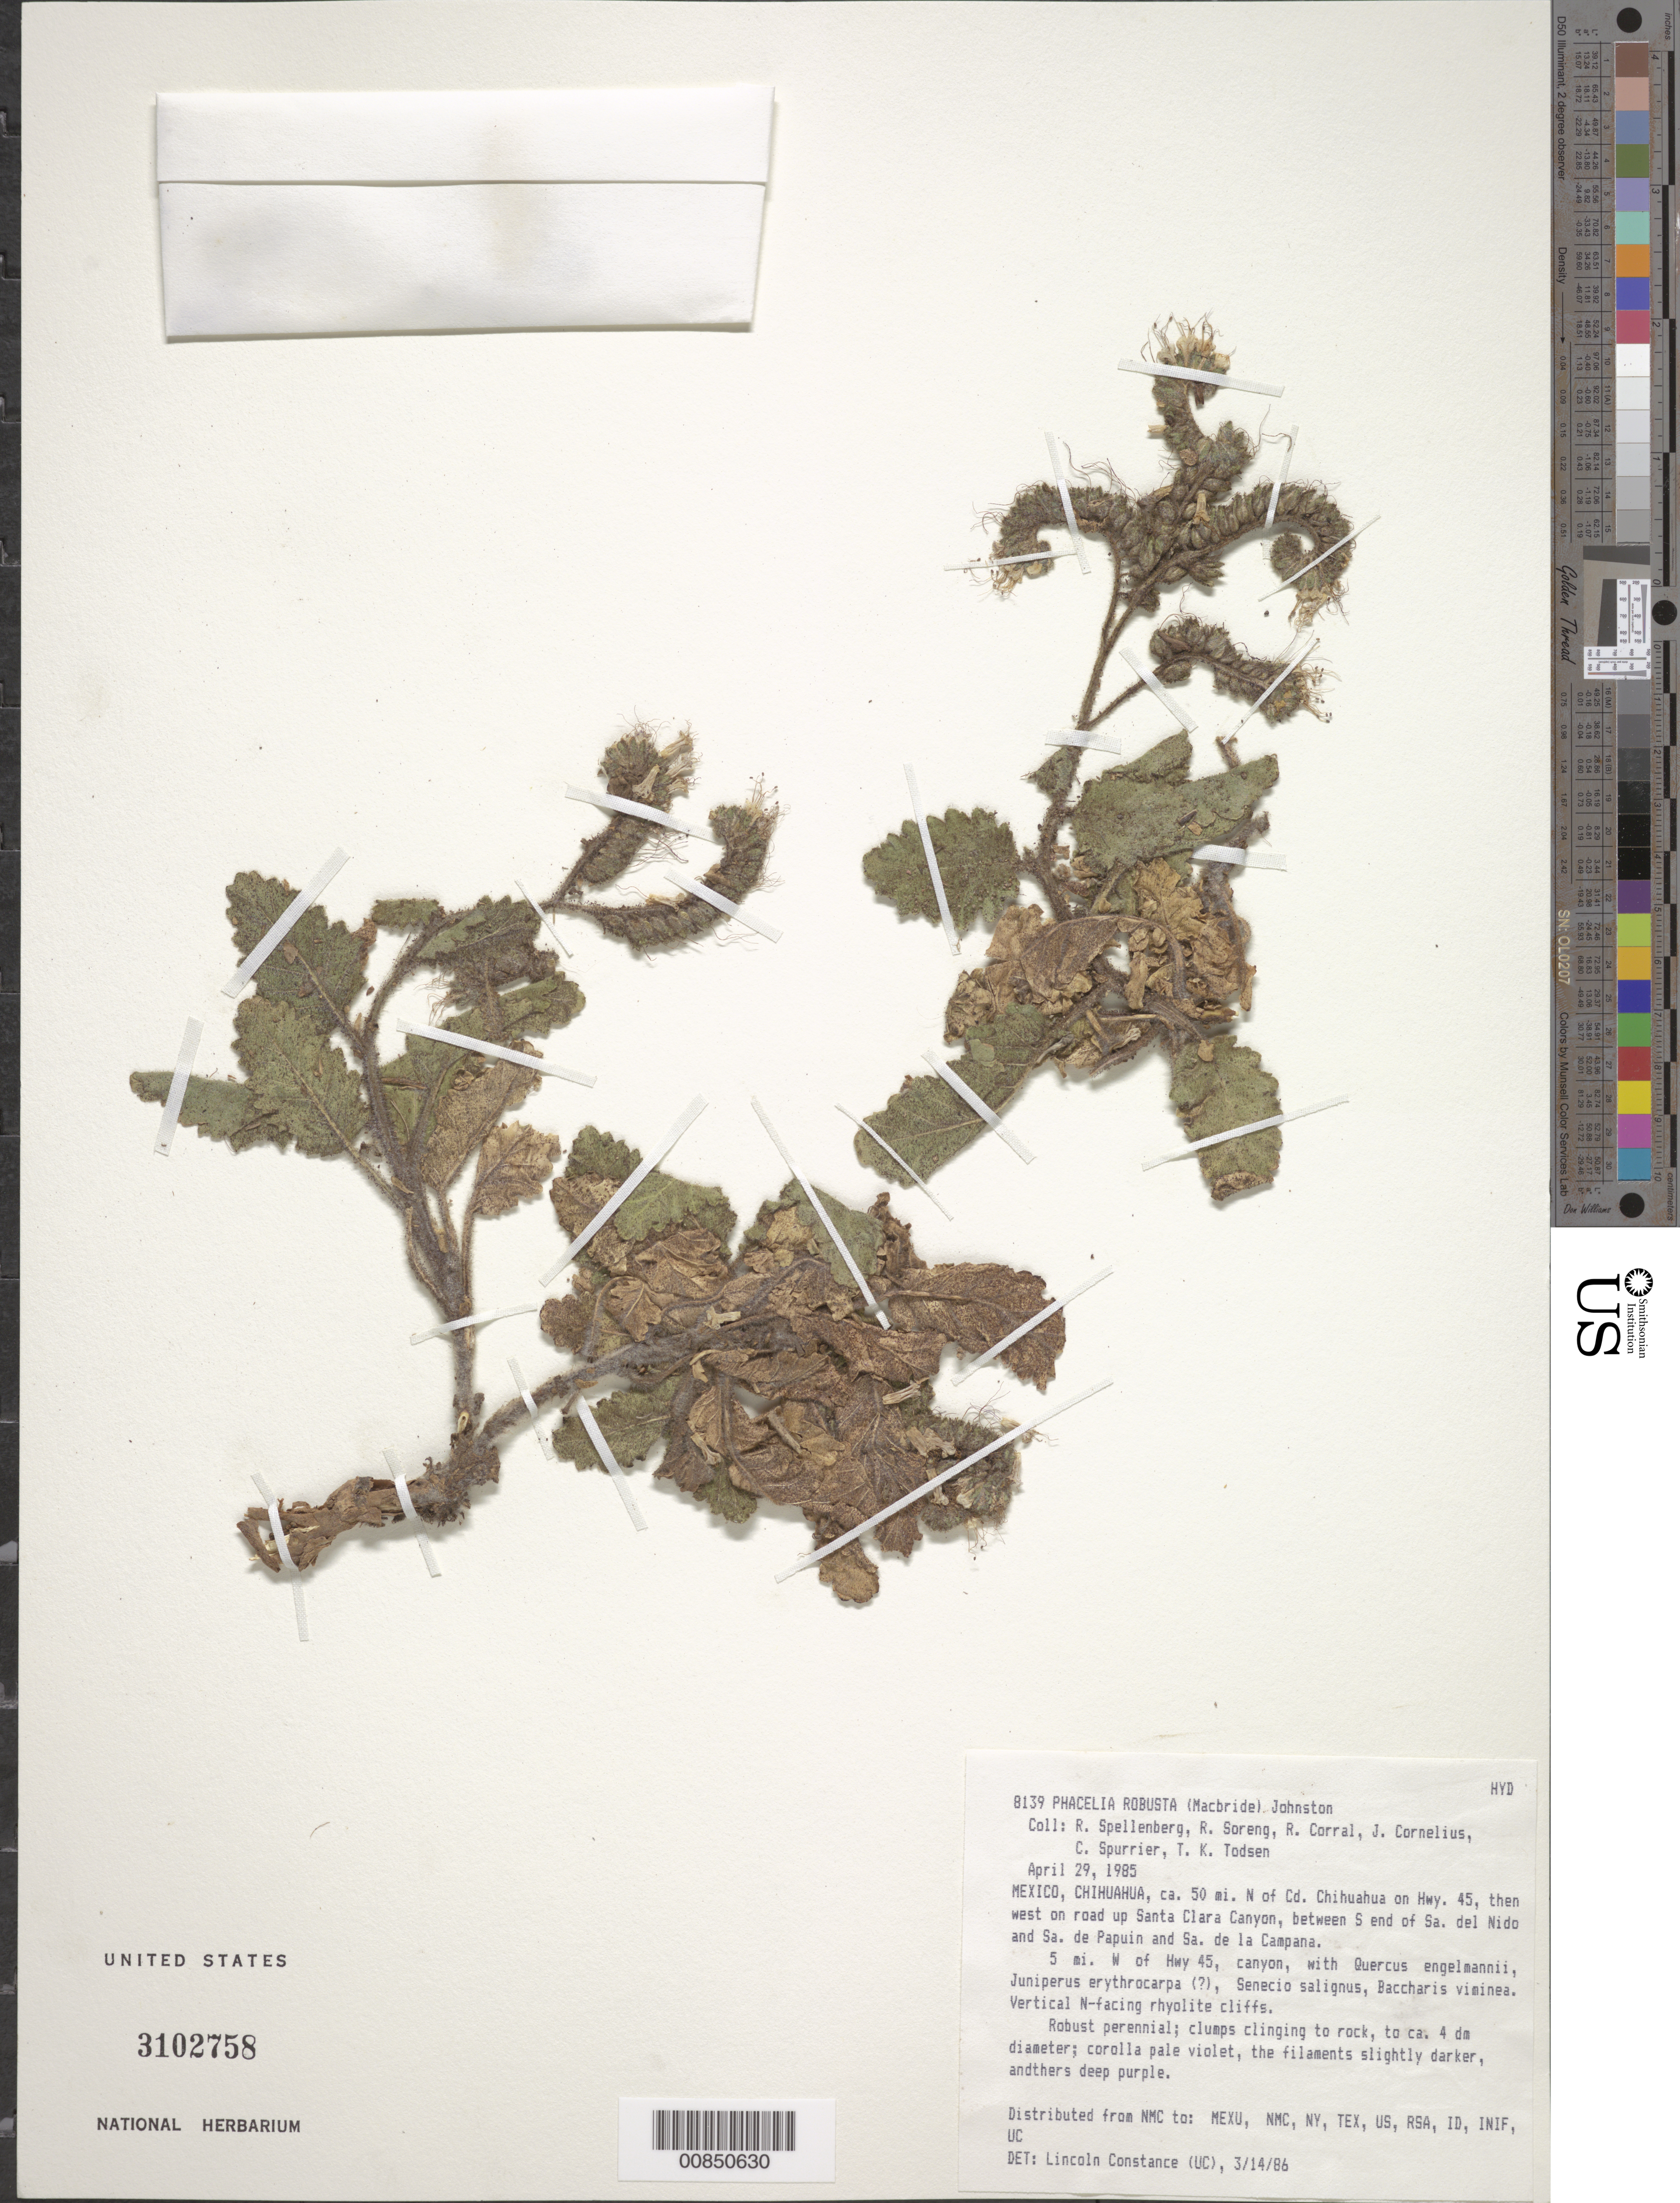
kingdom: Plantae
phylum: Tracheophyta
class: Magnoliopsida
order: Boraginales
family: Hydrophyllaceae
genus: Phacelia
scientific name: Phacelia robusta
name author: (J.F. Macbr.) I.M. Johnst.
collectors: R. W. Spellenberg, R. J. Soreng, R. Corral, Cornelius, J., C. Spurrier & T. K. Todsen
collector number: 8139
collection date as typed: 29 Apr 1985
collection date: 1985-04-29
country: Mexico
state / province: Chihuahua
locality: ca. 50 mi. N of Cd. Chihuahua on Hwy. 45, then west on road up Santa Clara Canyon, between S end of Sa. del Nido and Sa. de Papuin and Sa. de la Campana. 5 mi. W of Hwy 45.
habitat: Canyon, w/Quercus engelmannii, Juniperus erythrocarpa?, Senecio salignus, Baccharis viminea.Vertical N-facing rhyolite cliffs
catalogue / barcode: US 3102758